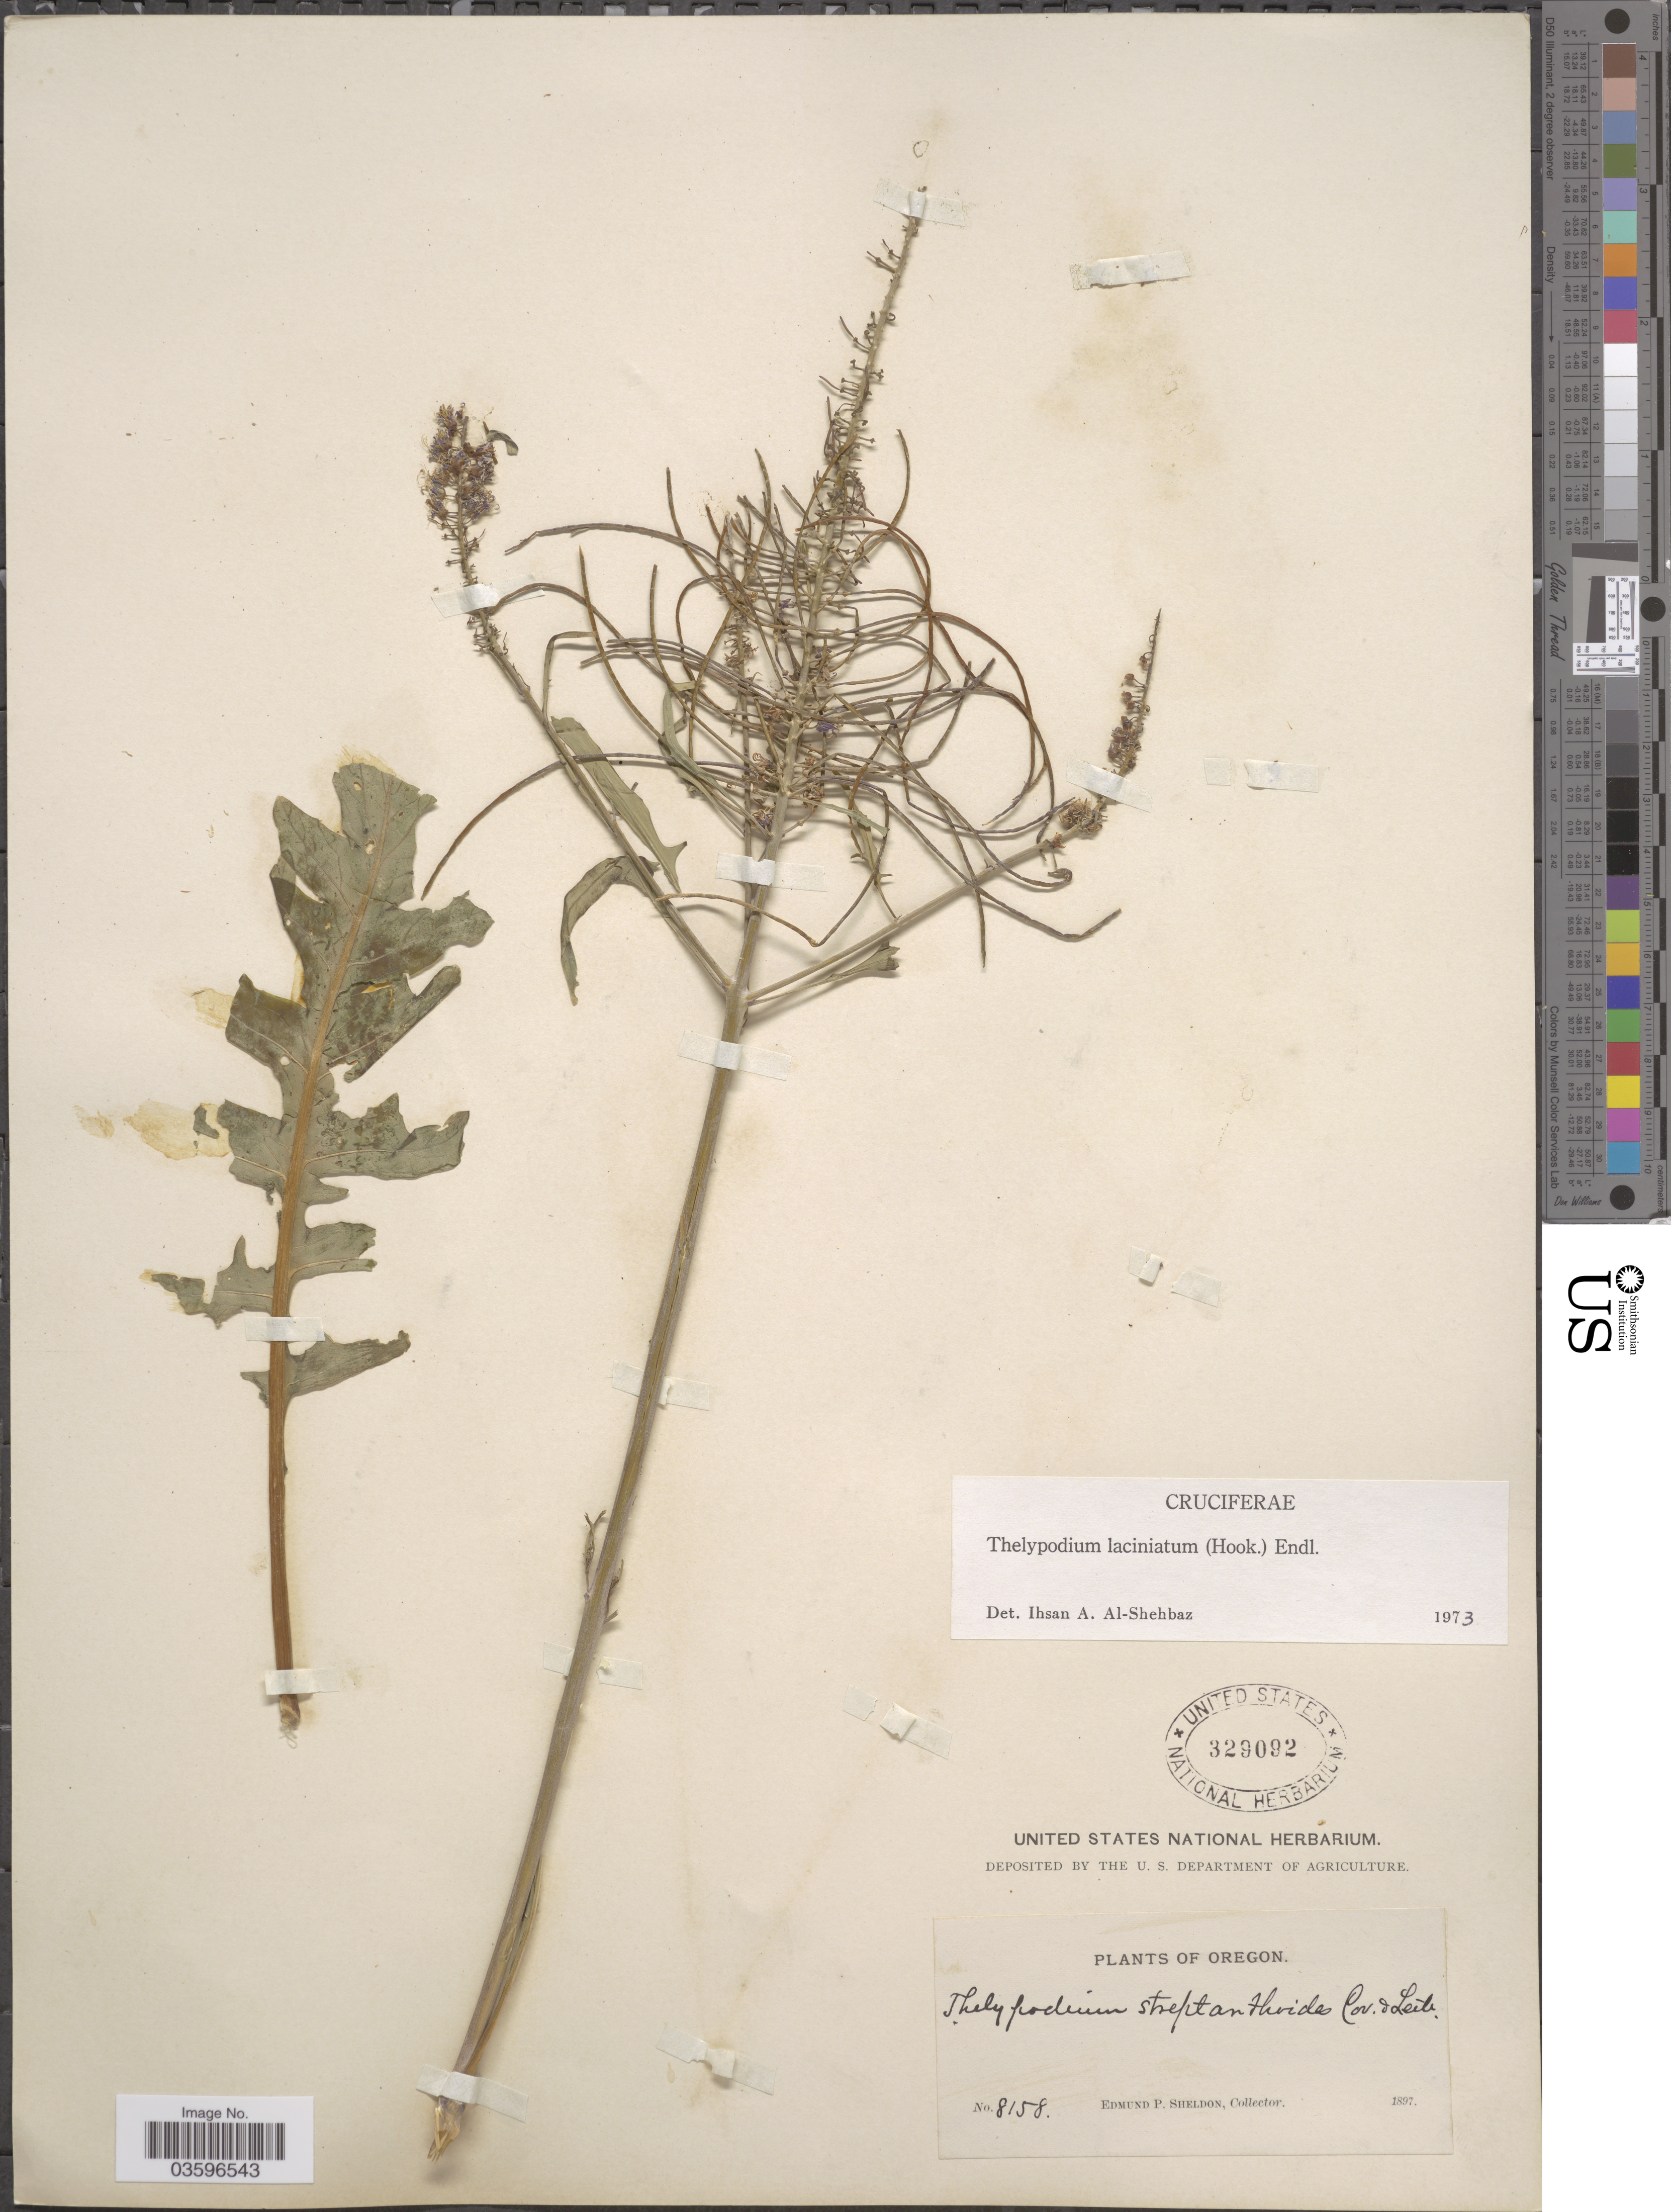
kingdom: Plantae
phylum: Tracheophyta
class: Magnoliopsida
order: Brassicales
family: Brassicaceae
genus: Thelypodium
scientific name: Thelypodium laciniatum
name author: (Hook.) Endl.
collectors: E. P. Sheldon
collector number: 8158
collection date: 1897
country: United States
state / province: Oregon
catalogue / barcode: US 329092